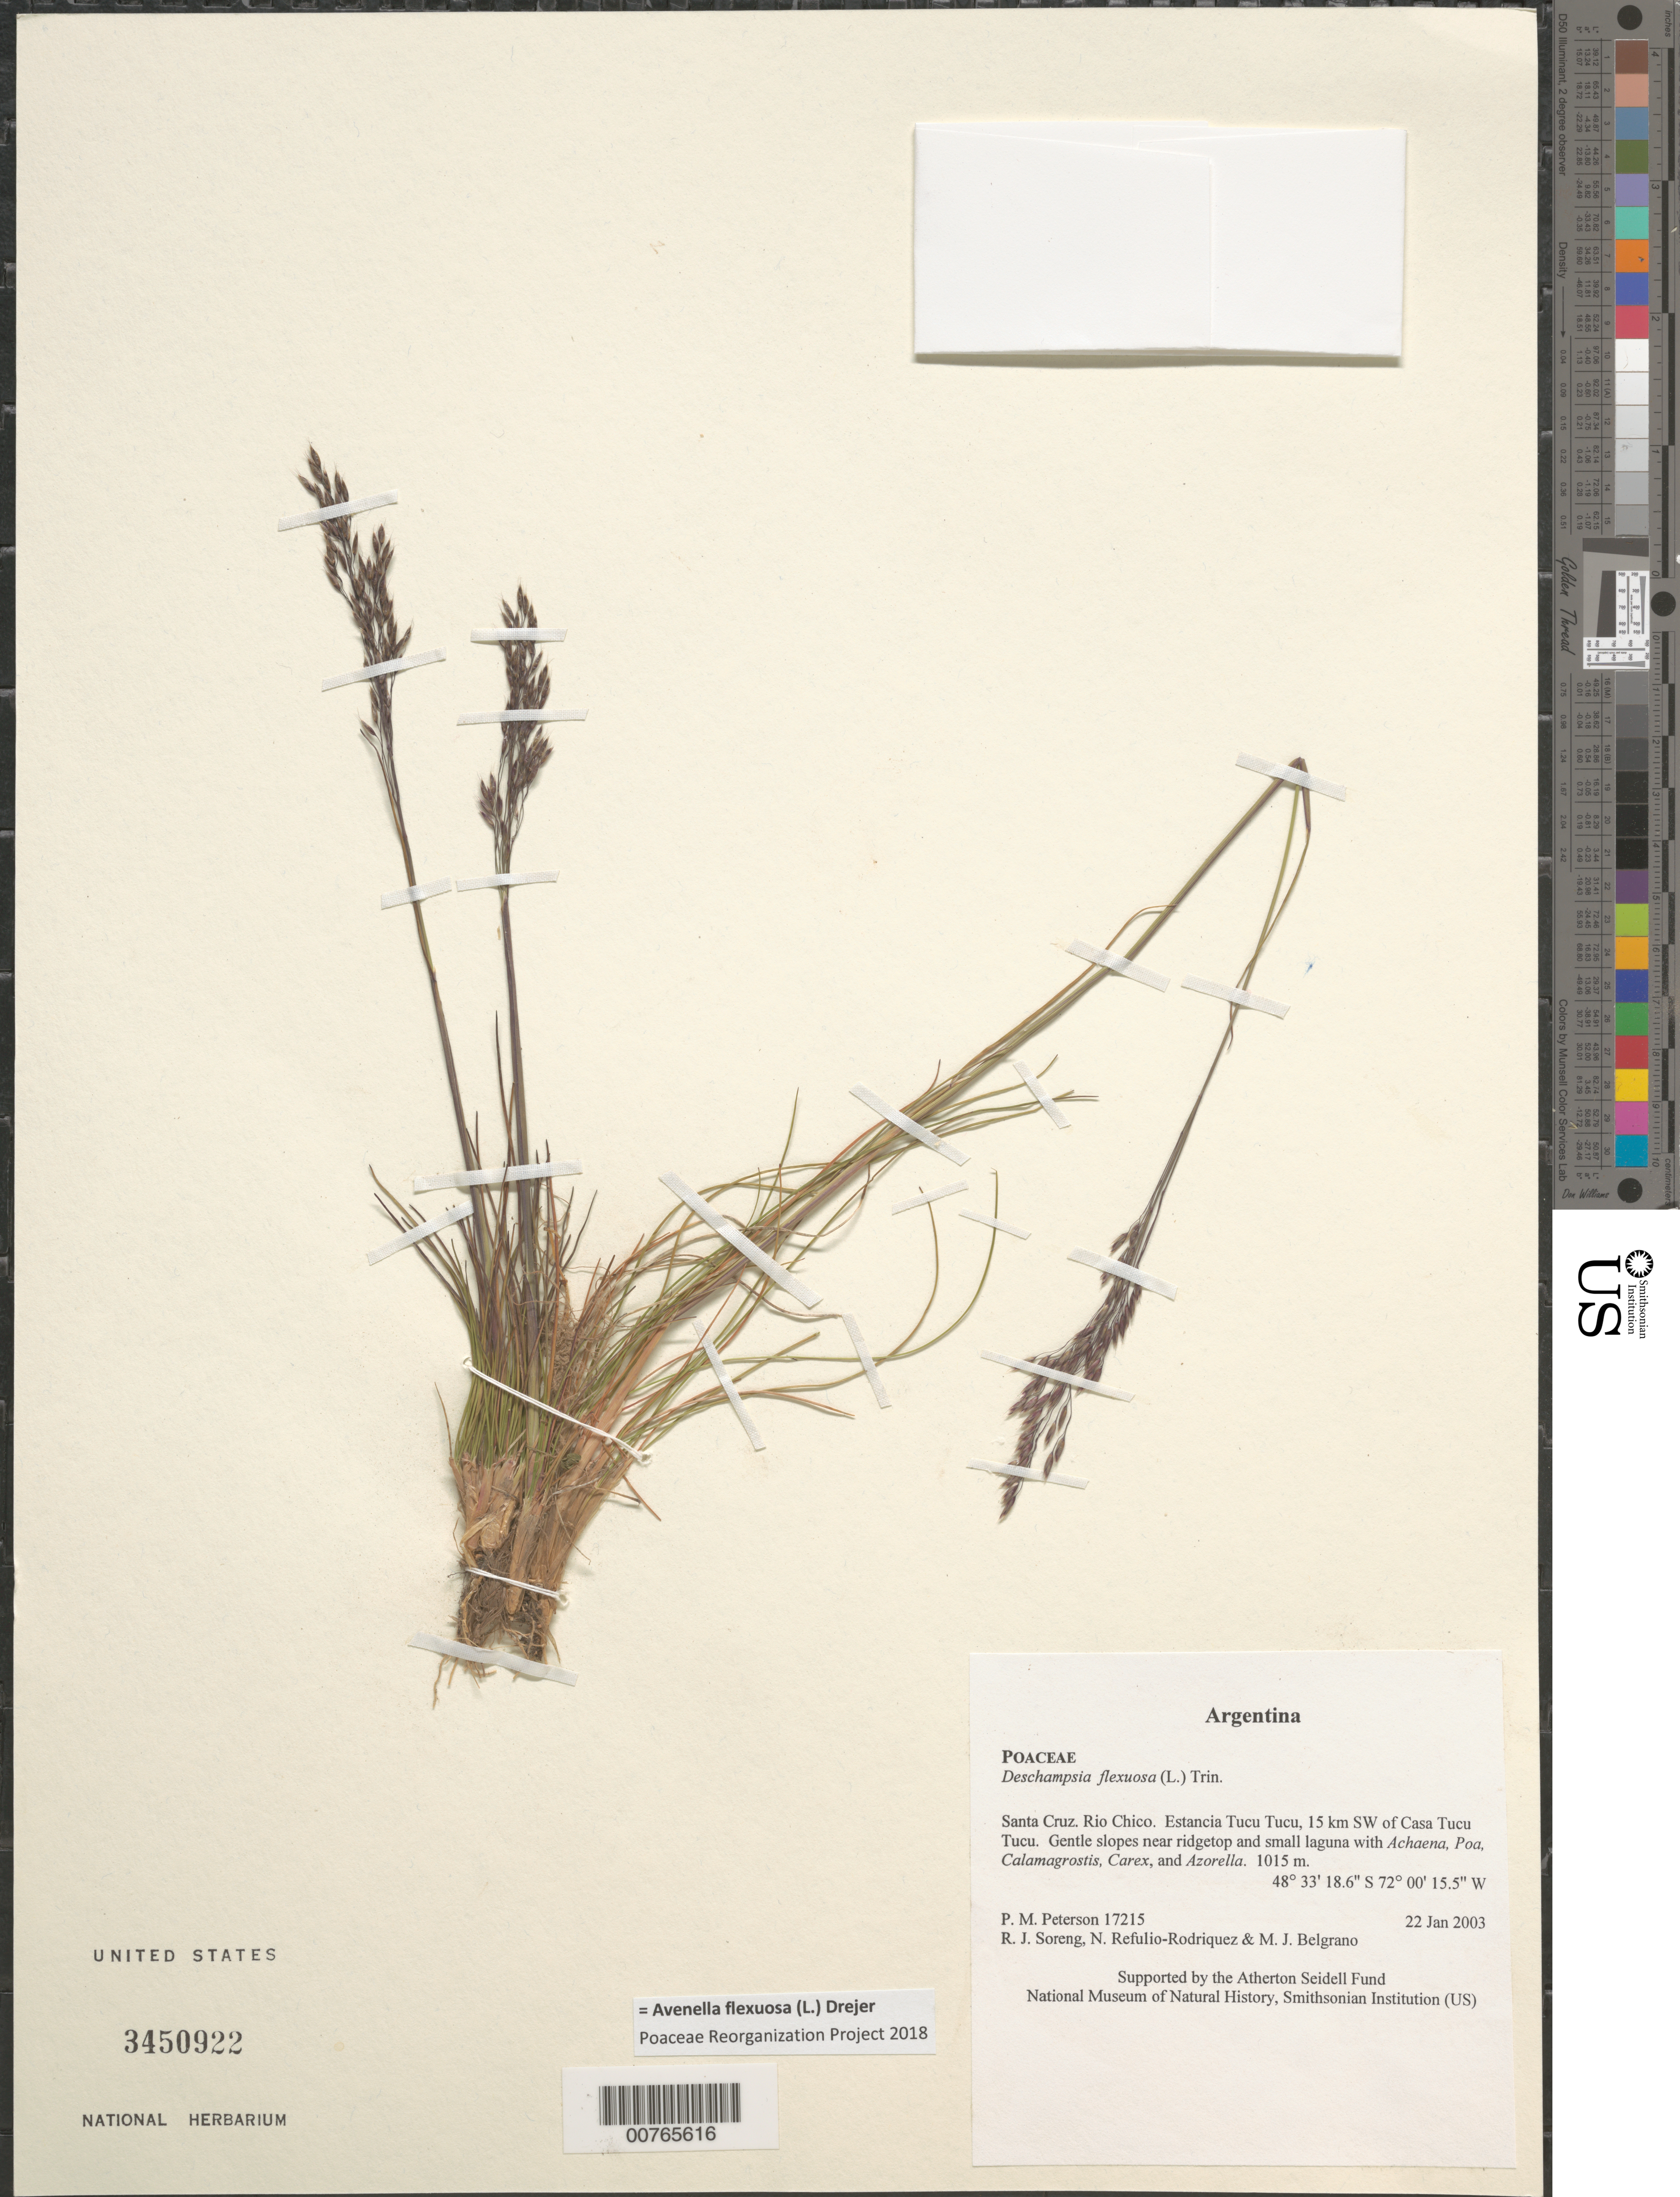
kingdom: Plantae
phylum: Tracheophyta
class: Liliopsida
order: Poales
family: Poaceae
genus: Avenella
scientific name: Avenella flexuosa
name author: (L.) Drejer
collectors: P. M. Peterson, R. J. Soreng, N. Refulio-Rodríguez & M. Belgrano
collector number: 17215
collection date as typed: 22 Jan 2003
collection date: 2003-01-22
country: Argentina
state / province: Santa Cruz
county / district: Rio Chico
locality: Estancia Tucu Tucu, 15 km SW of Casa Tucu Tucu. Gentle slopes near ridgetop and small laguna with Achaena, Poa, Calamagrostis, Carex, and Azorella.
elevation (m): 1015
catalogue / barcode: US 3450922